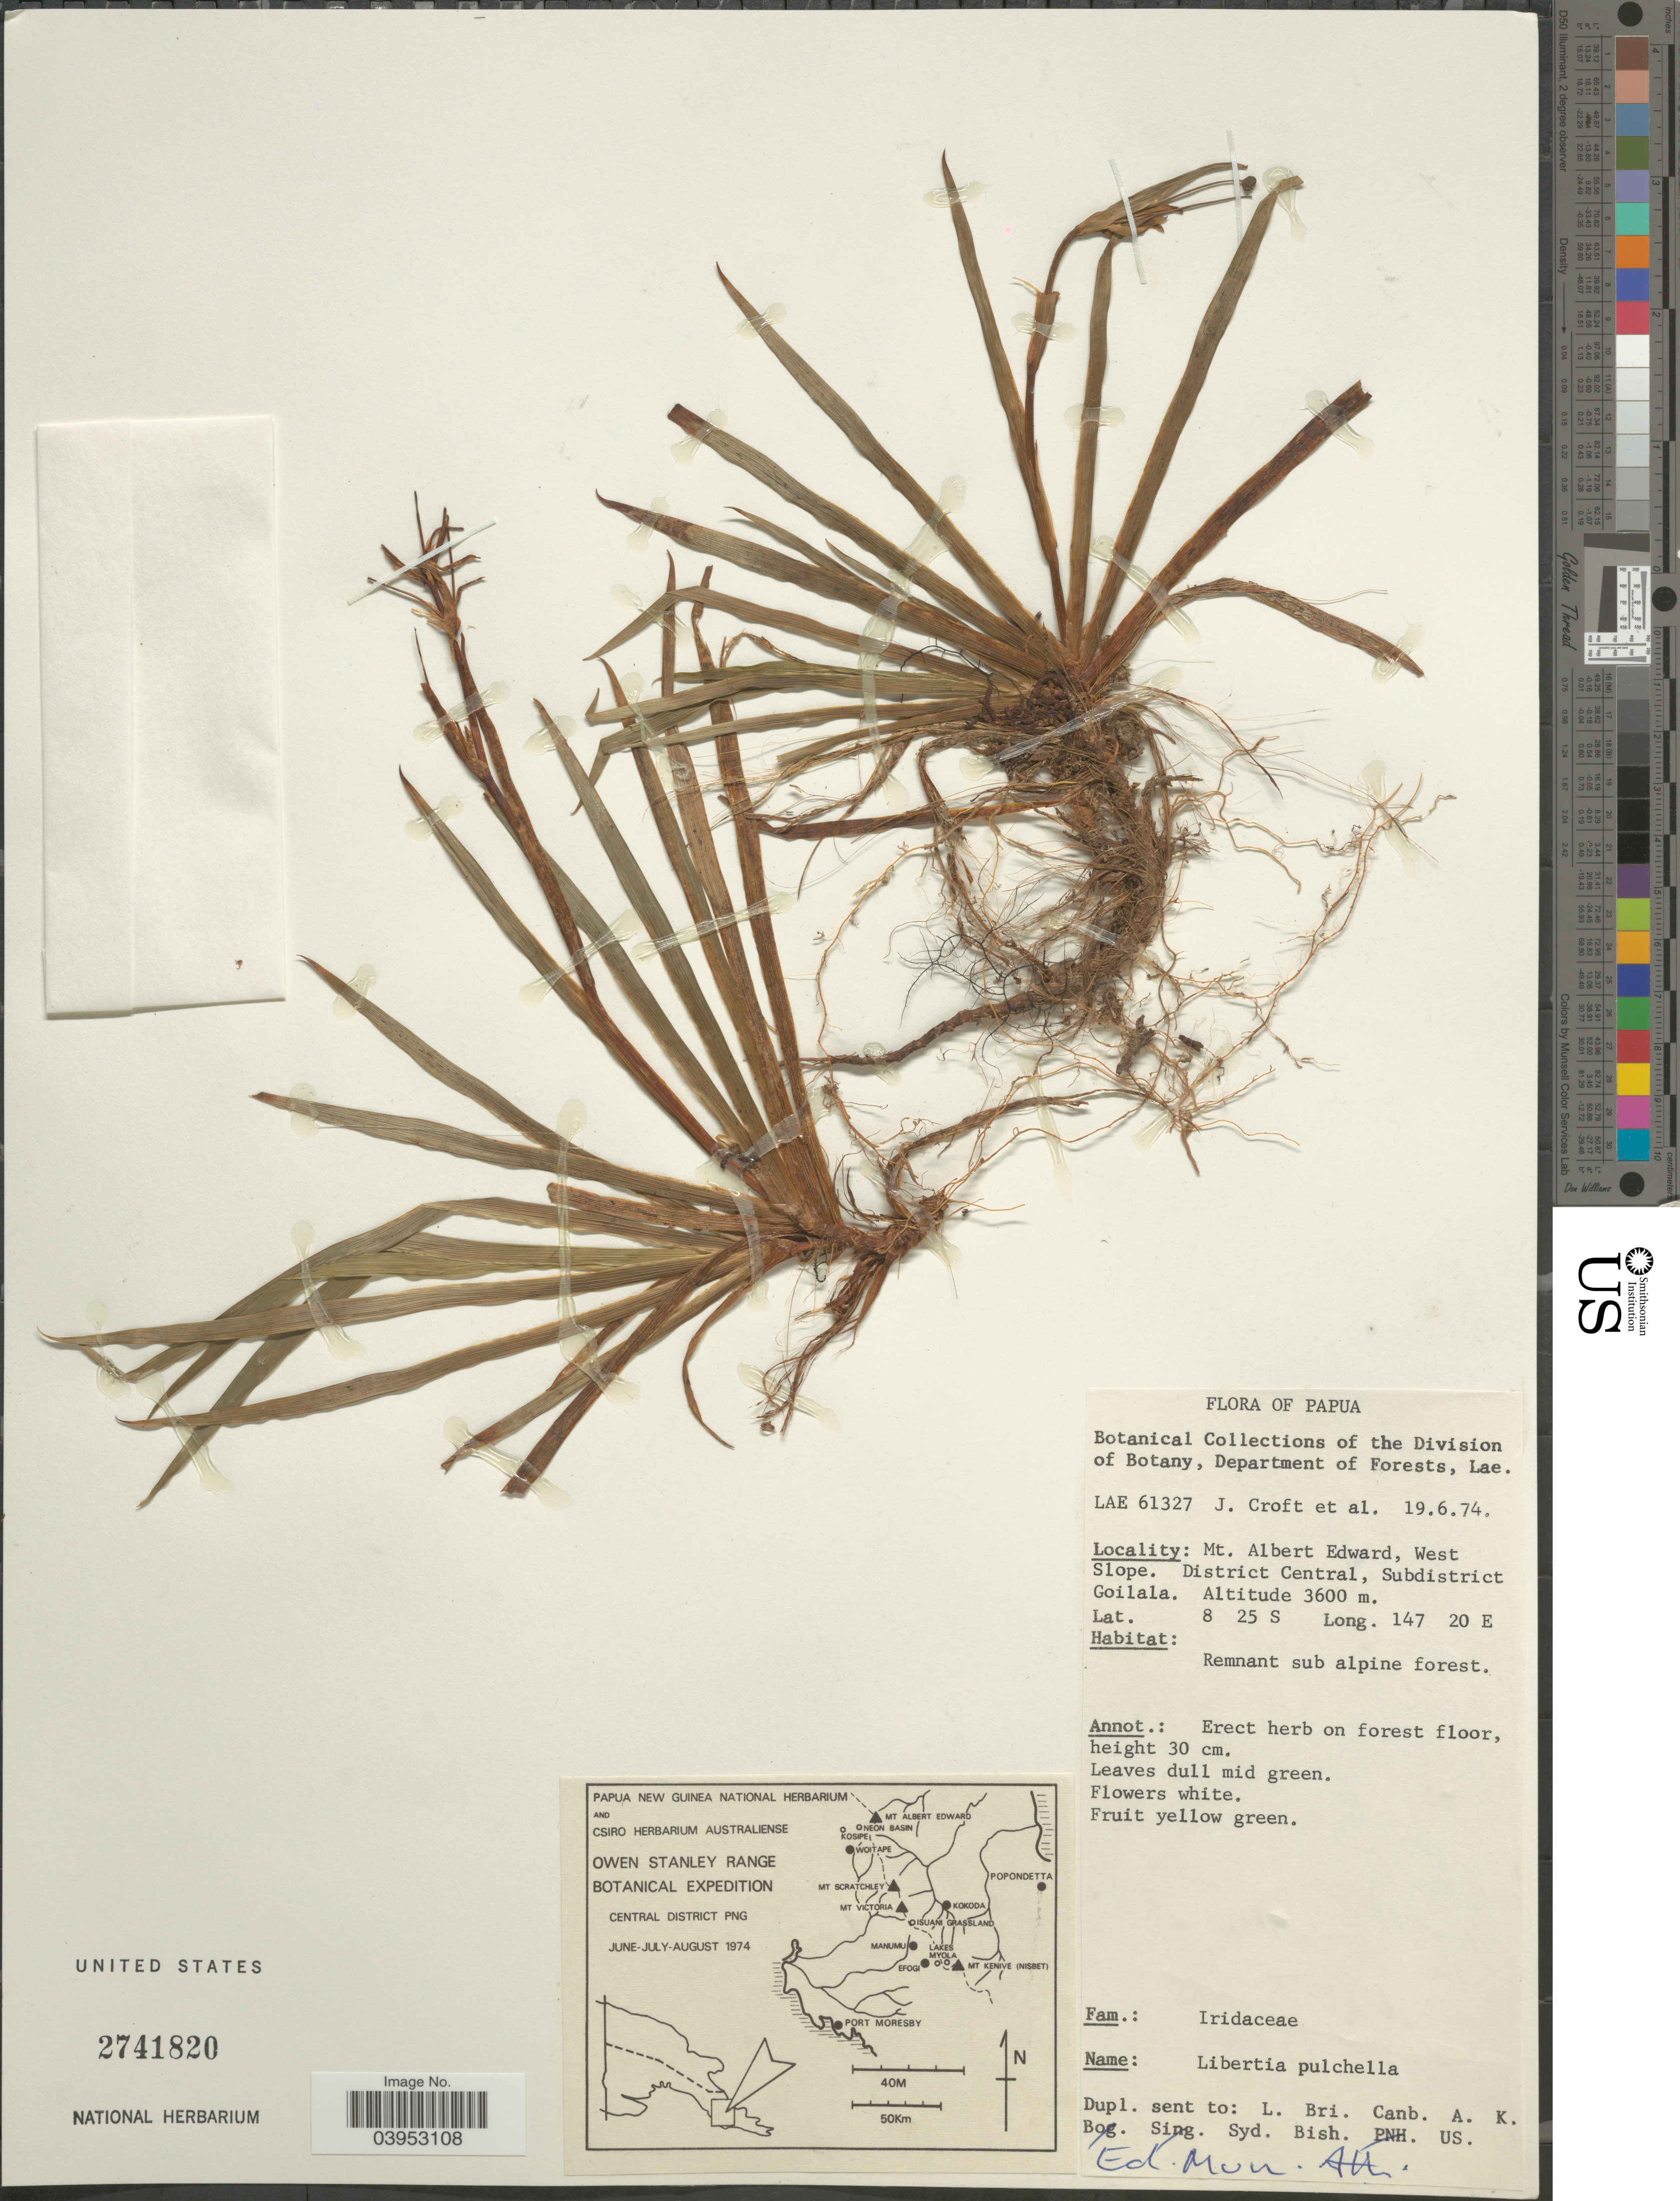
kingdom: Plantae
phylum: Tracheophyta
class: Liliopsida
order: Asparagales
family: Iridaceae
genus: Libertia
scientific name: Libertia pulchella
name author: (R. Br.) Spreng.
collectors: J. R. Croft & et al.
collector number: LAE61327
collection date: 1974-06-19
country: Papua New Guinea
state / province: Central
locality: Papua. Mt. Albert Edward, West Slope. District Central, Subdistrict Goilala.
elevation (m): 3600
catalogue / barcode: US 2741820